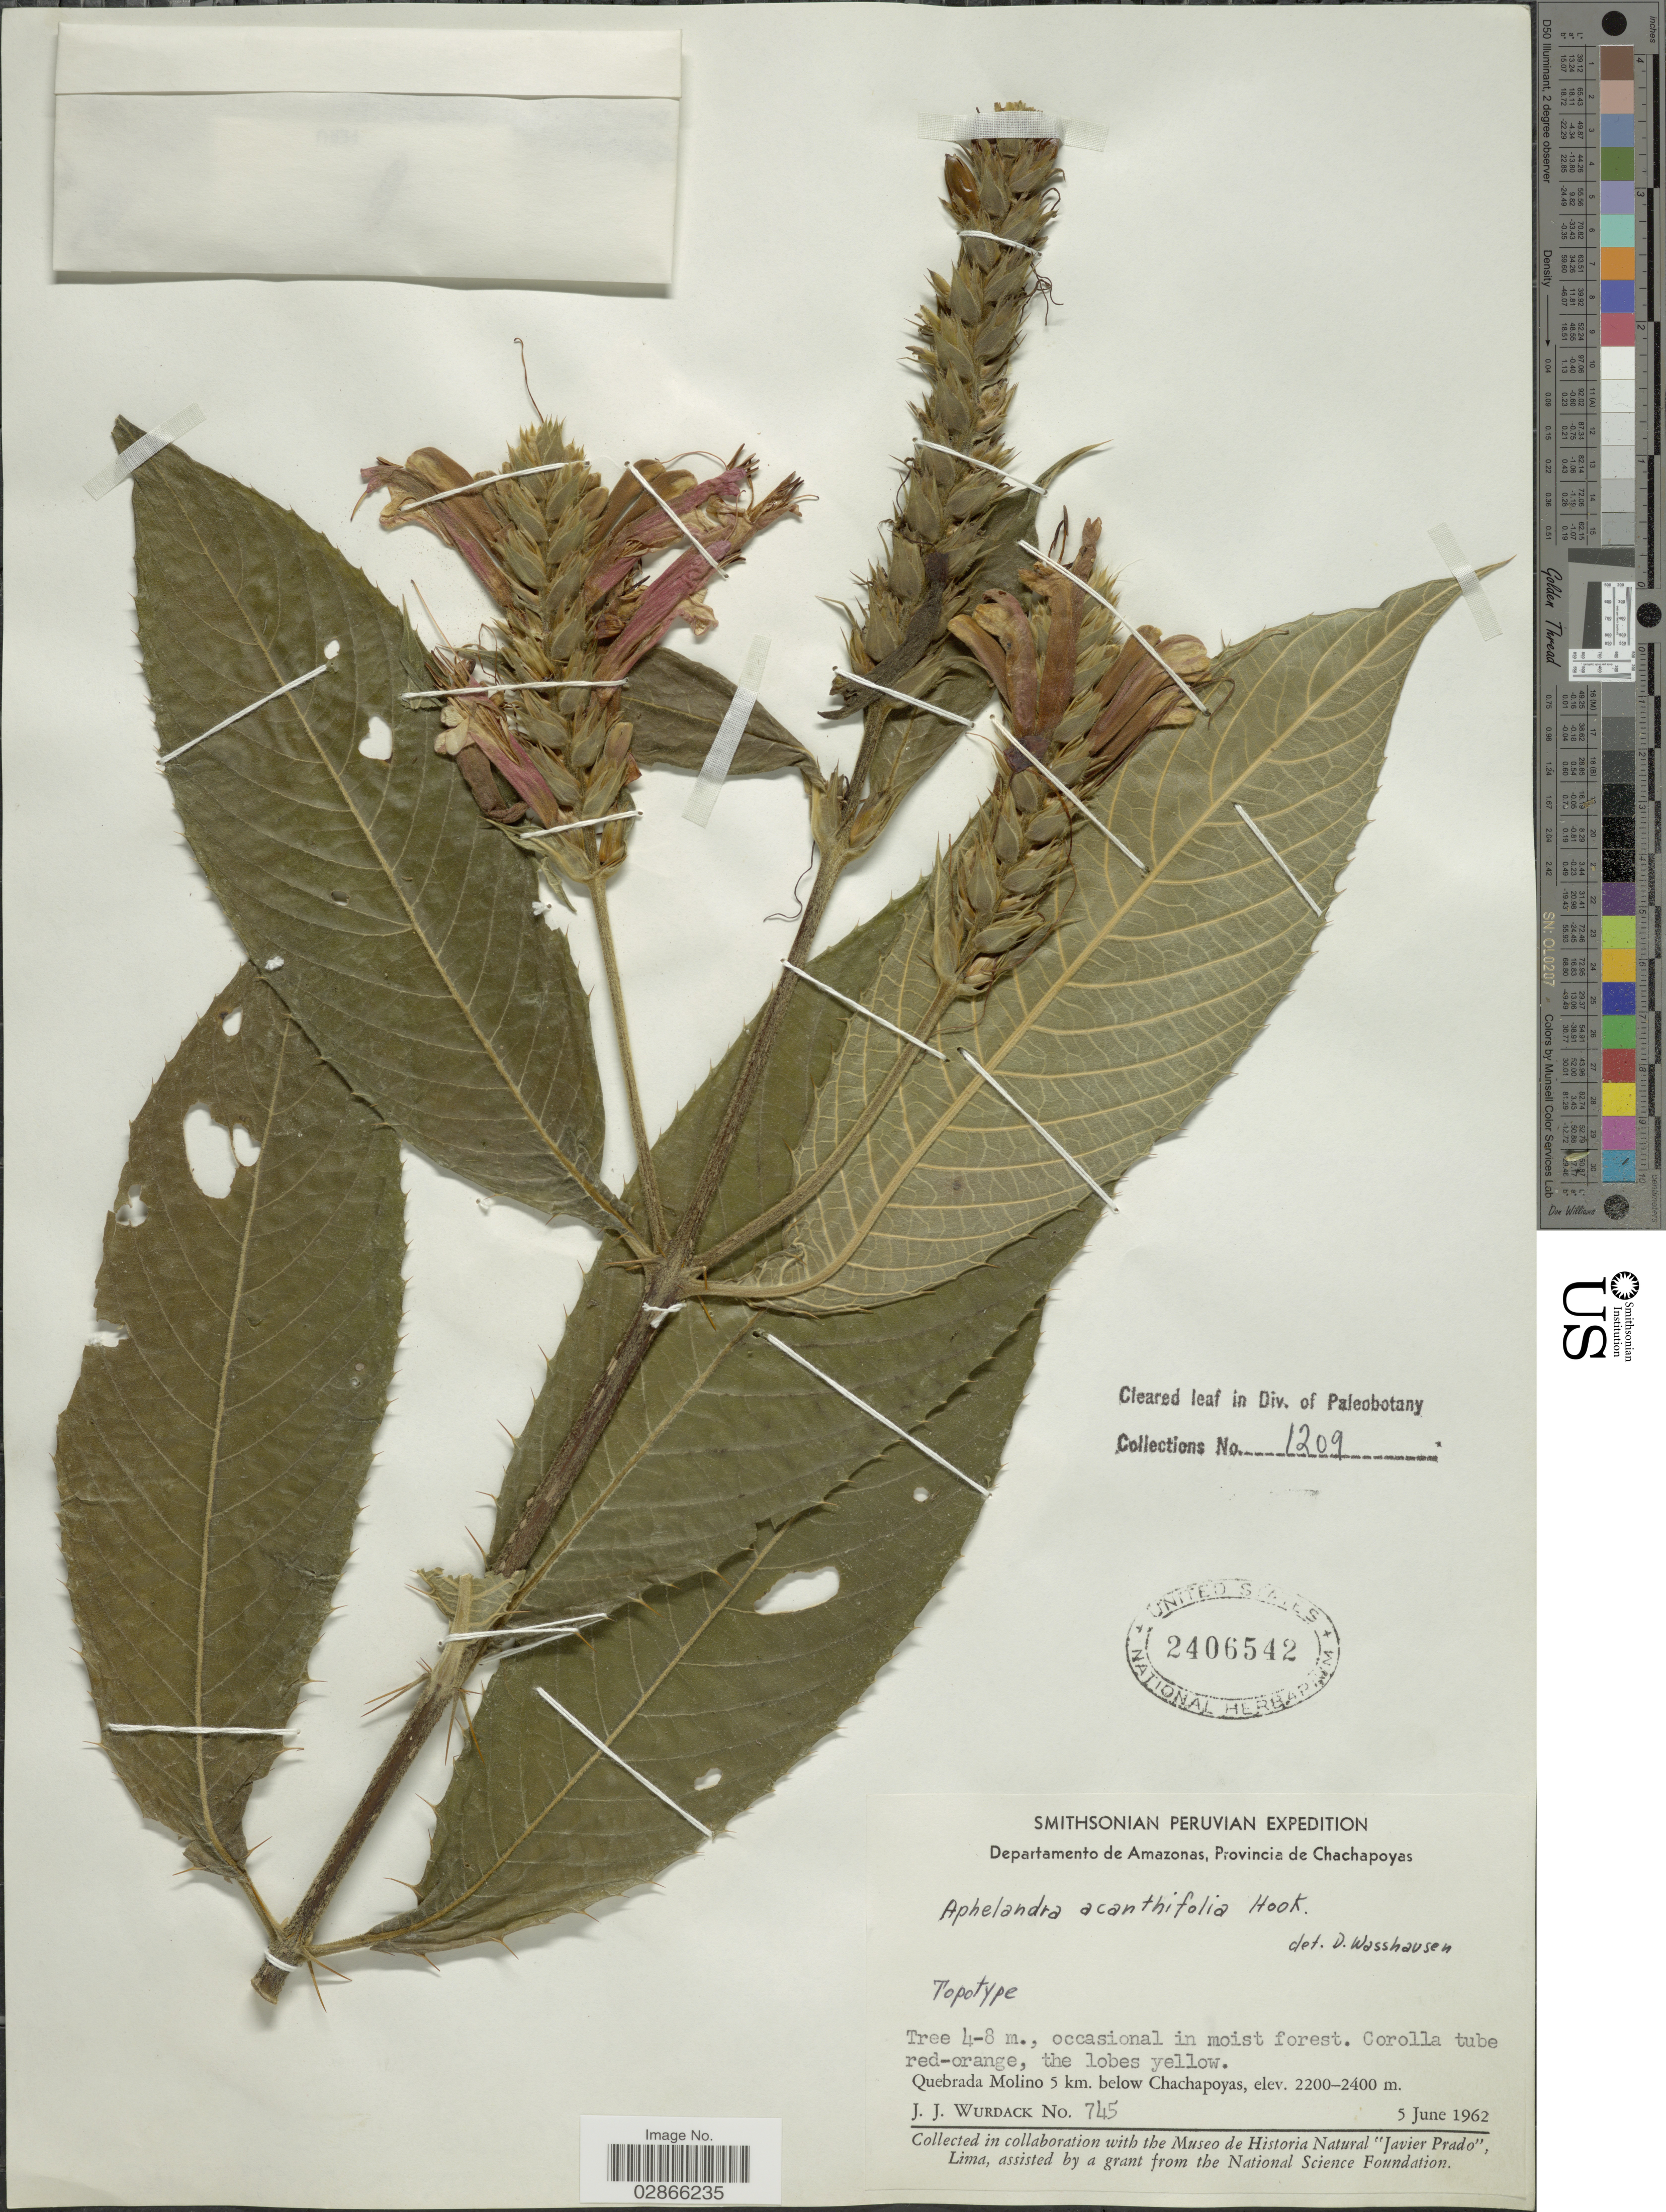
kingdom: Plantae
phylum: Tracheophyta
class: Magnoliopsida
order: Lamiales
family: Acanthaceae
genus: Aphelandra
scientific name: Aphelandra acanthifolia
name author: Hook.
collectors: J. J. Wurdack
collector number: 745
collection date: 1962-06-05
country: Peru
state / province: Amazonas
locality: Departamento do Amazonas, Provincia de Chachapoyas. Quebrada Molino 5 km. below Chachapoyas.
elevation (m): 2200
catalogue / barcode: US 2406542